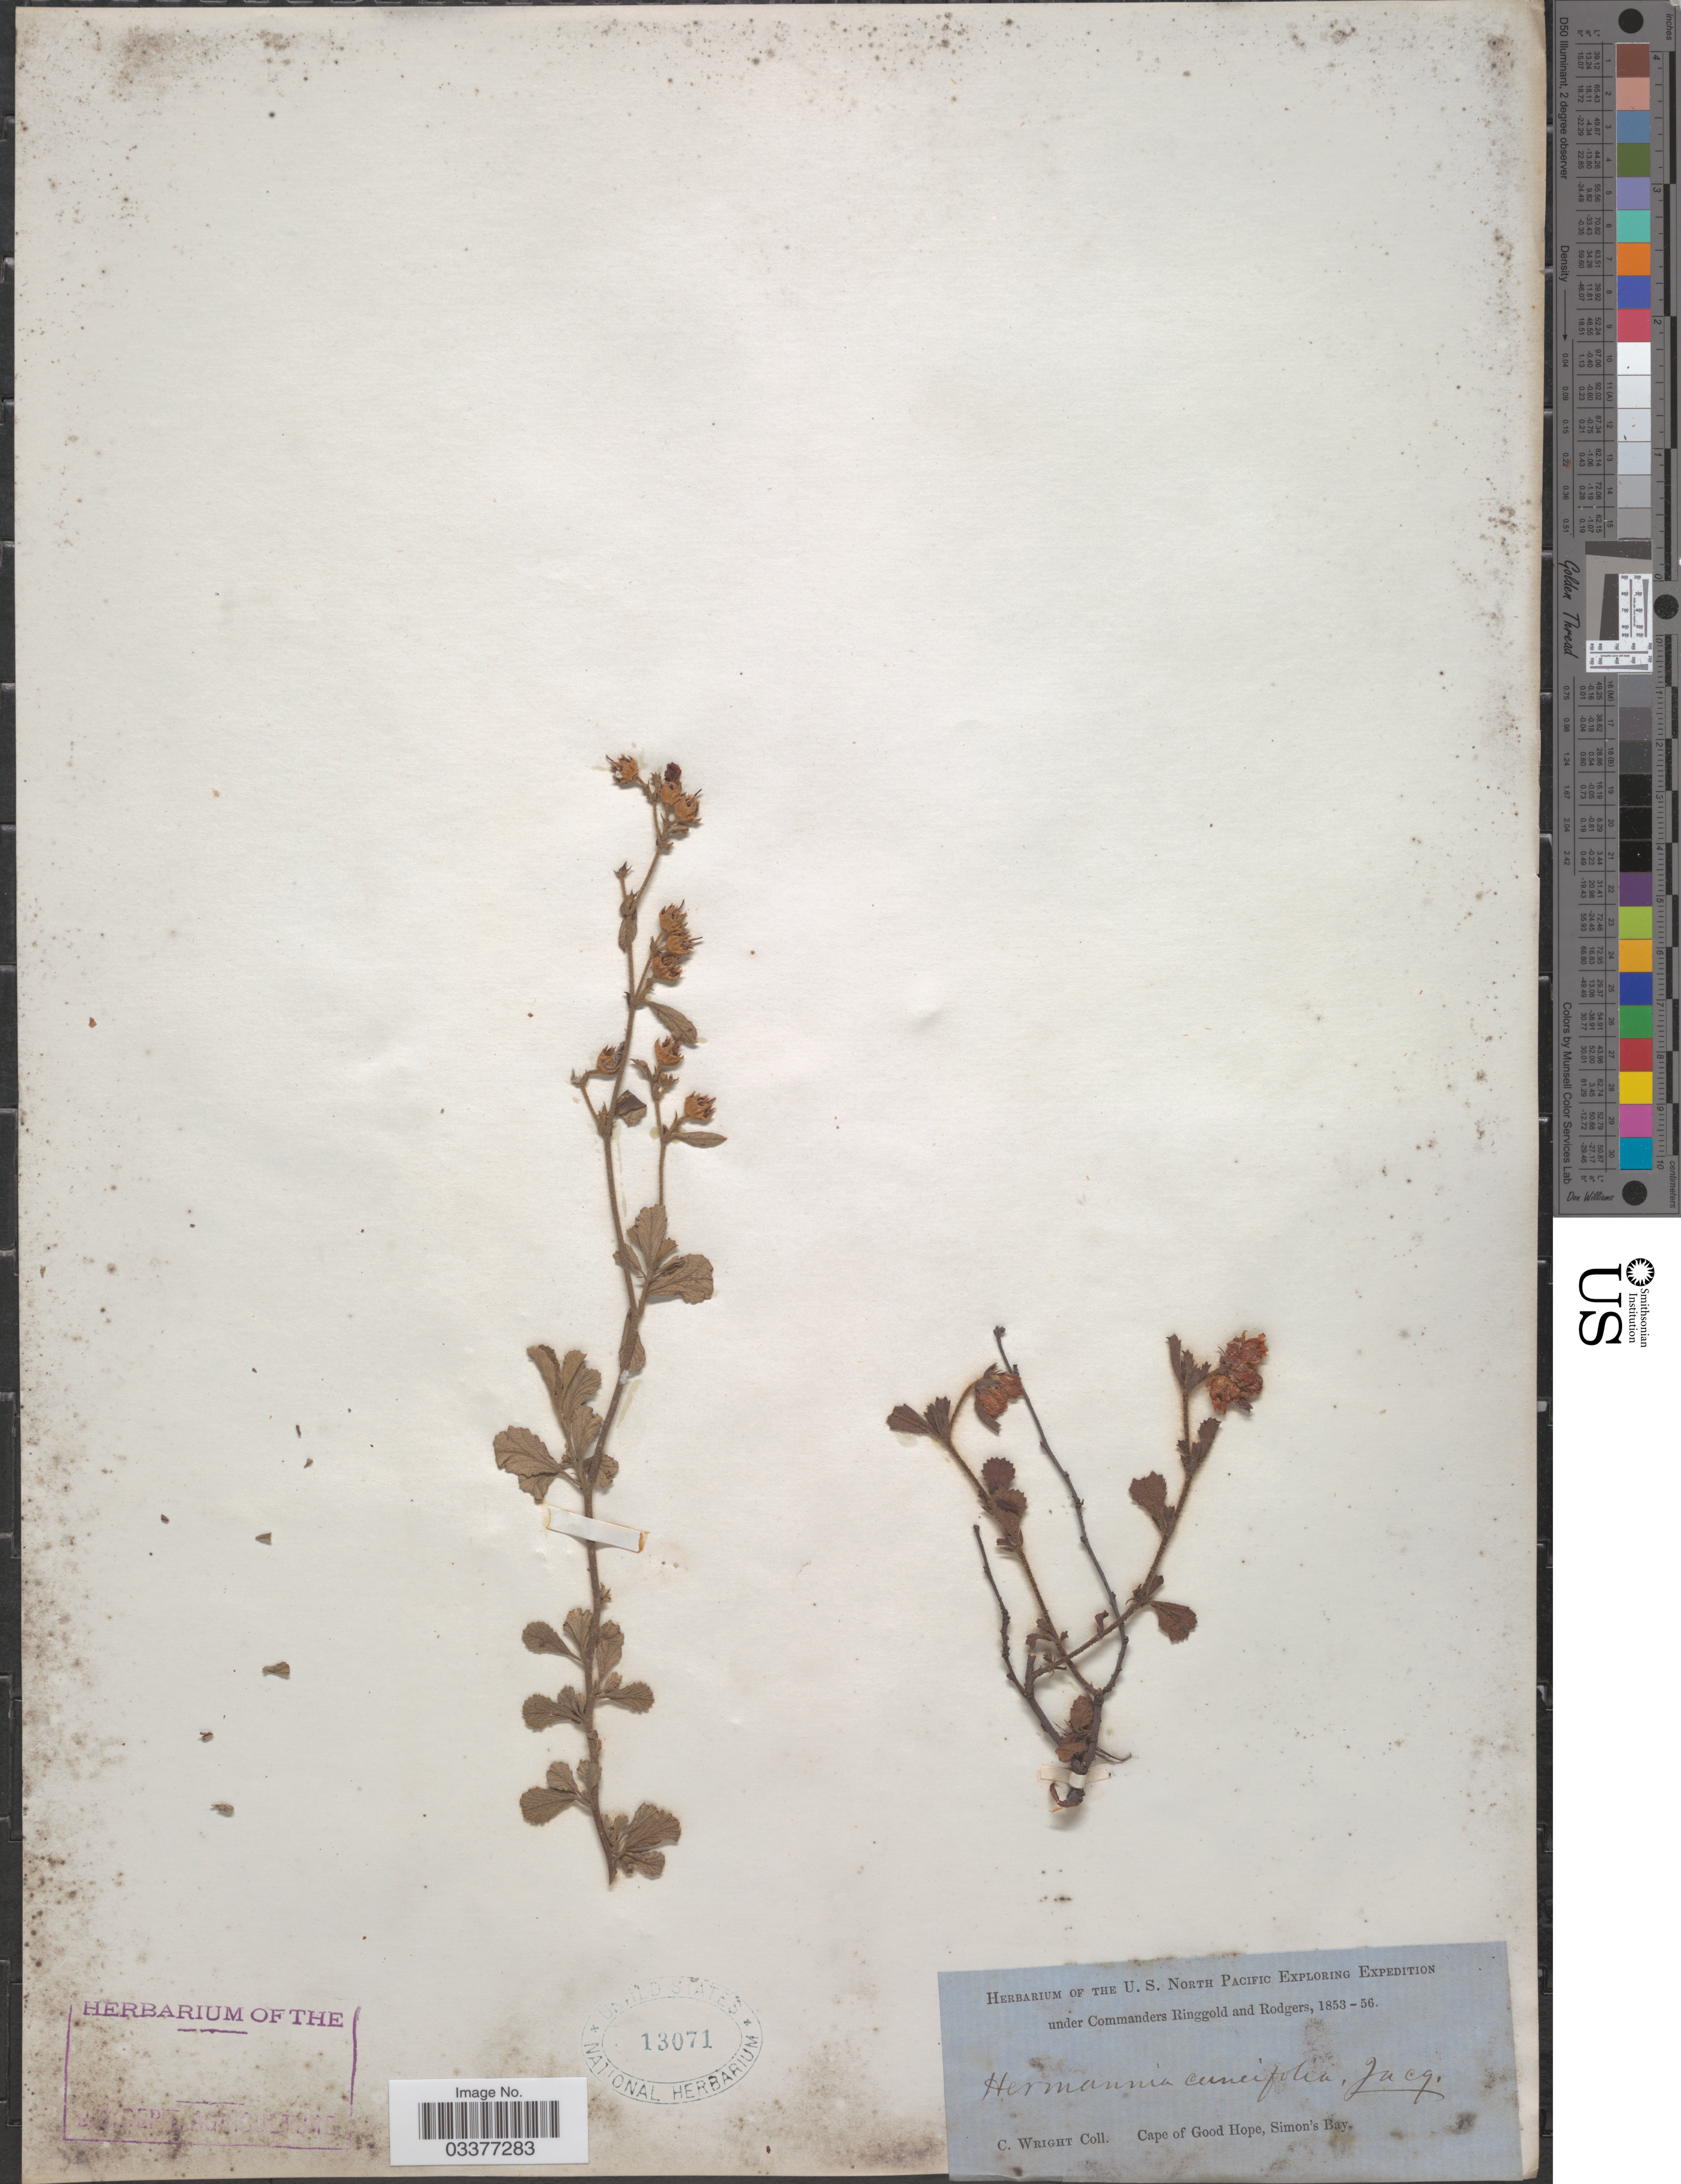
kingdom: Plantae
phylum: Tracheophyta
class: Magnoliopsida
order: Malvales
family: Malvaceae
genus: Hermannia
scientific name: Hermannia cuneifolia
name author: Jacq.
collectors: C. Wright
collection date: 1853/1856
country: South Africa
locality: Cape of Good Hope, Simon's Bay.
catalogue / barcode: US 13071